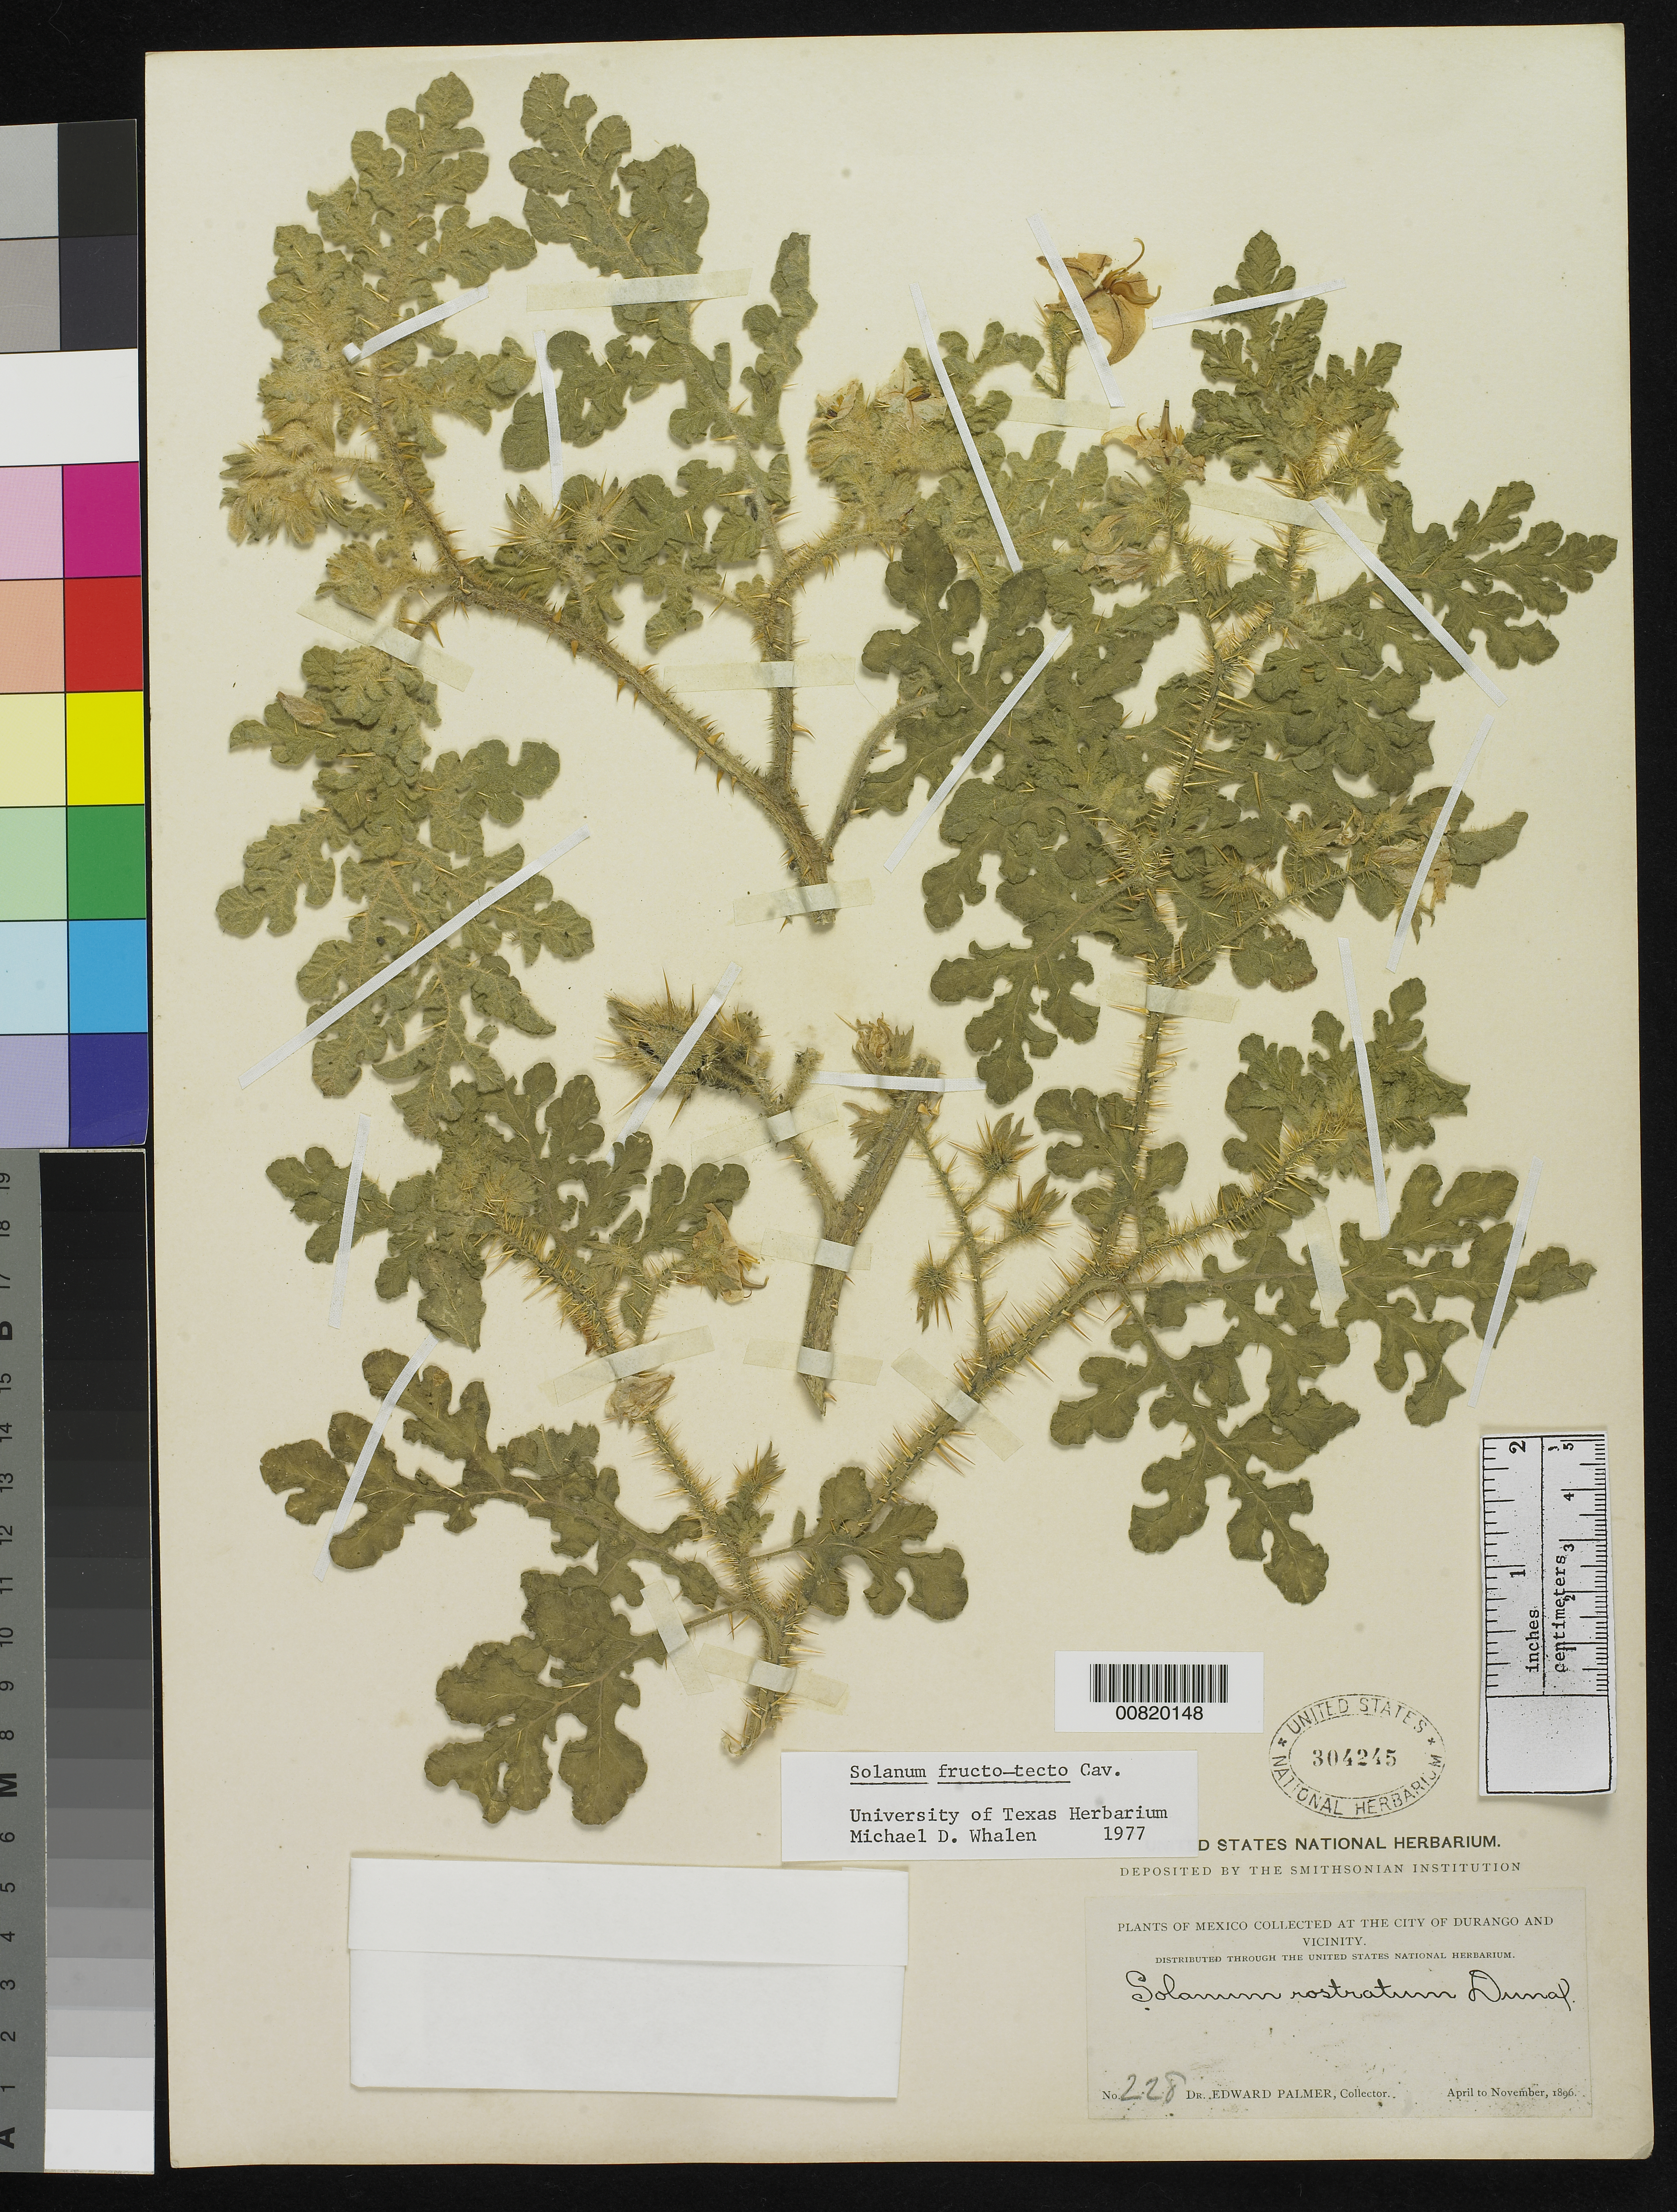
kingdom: Plantae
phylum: Tracheophyta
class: Magnoliopsida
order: Solanales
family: Solanaceae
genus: Solanum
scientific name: Solanum fructo-tecto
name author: Cav.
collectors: E. Palmer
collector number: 228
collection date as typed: Apr 1896 to -- Nov 1896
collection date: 1896-04/1896-11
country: Mexico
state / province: Durango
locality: City of Durango and vicinity.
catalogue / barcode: US 304245